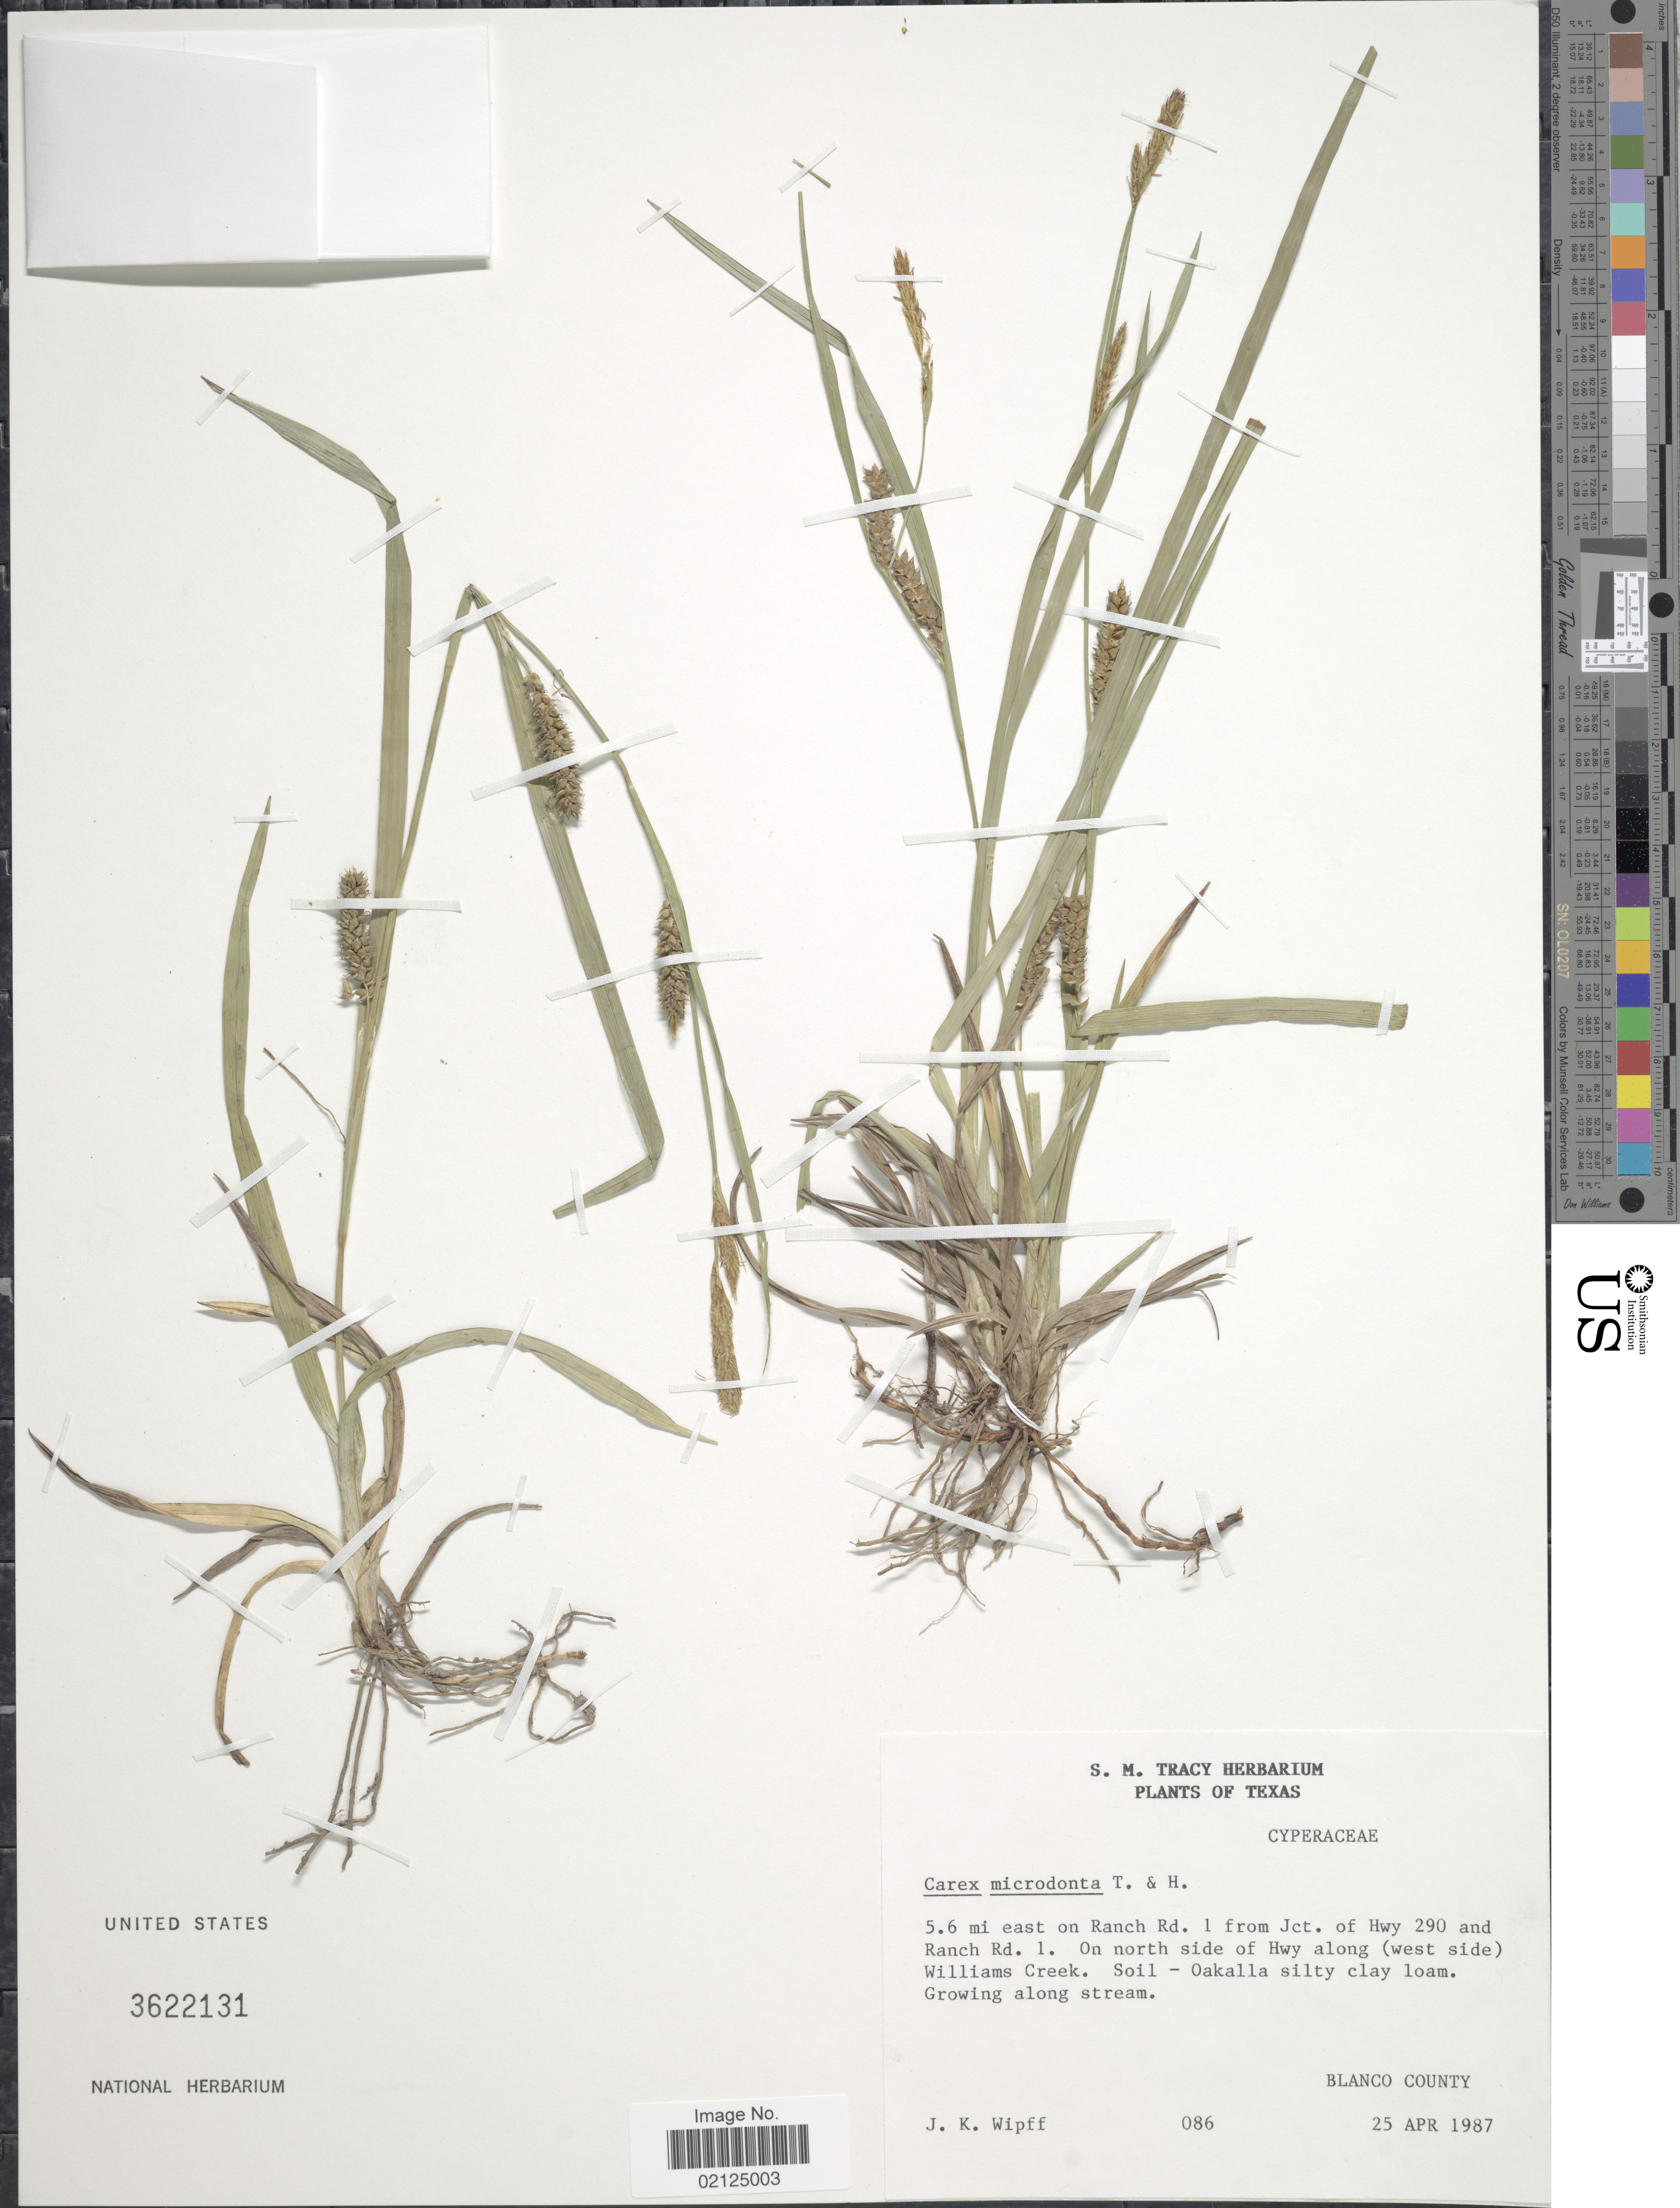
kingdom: Plantae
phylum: Tracheophyta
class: Liliopsida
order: Poales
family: Cyperaceae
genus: Carex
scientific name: Carex microdonta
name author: Torr.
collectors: J. K. Wipff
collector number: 086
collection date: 1987-04-25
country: United States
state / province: Texas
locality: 5.6 mi east on Ranch rd. 1 from Jct. of Hwy 290 and Ranch Rd. 1. On north side of Hwy along (west side) Williams Creek. Blanco County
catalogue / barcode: US 3622131